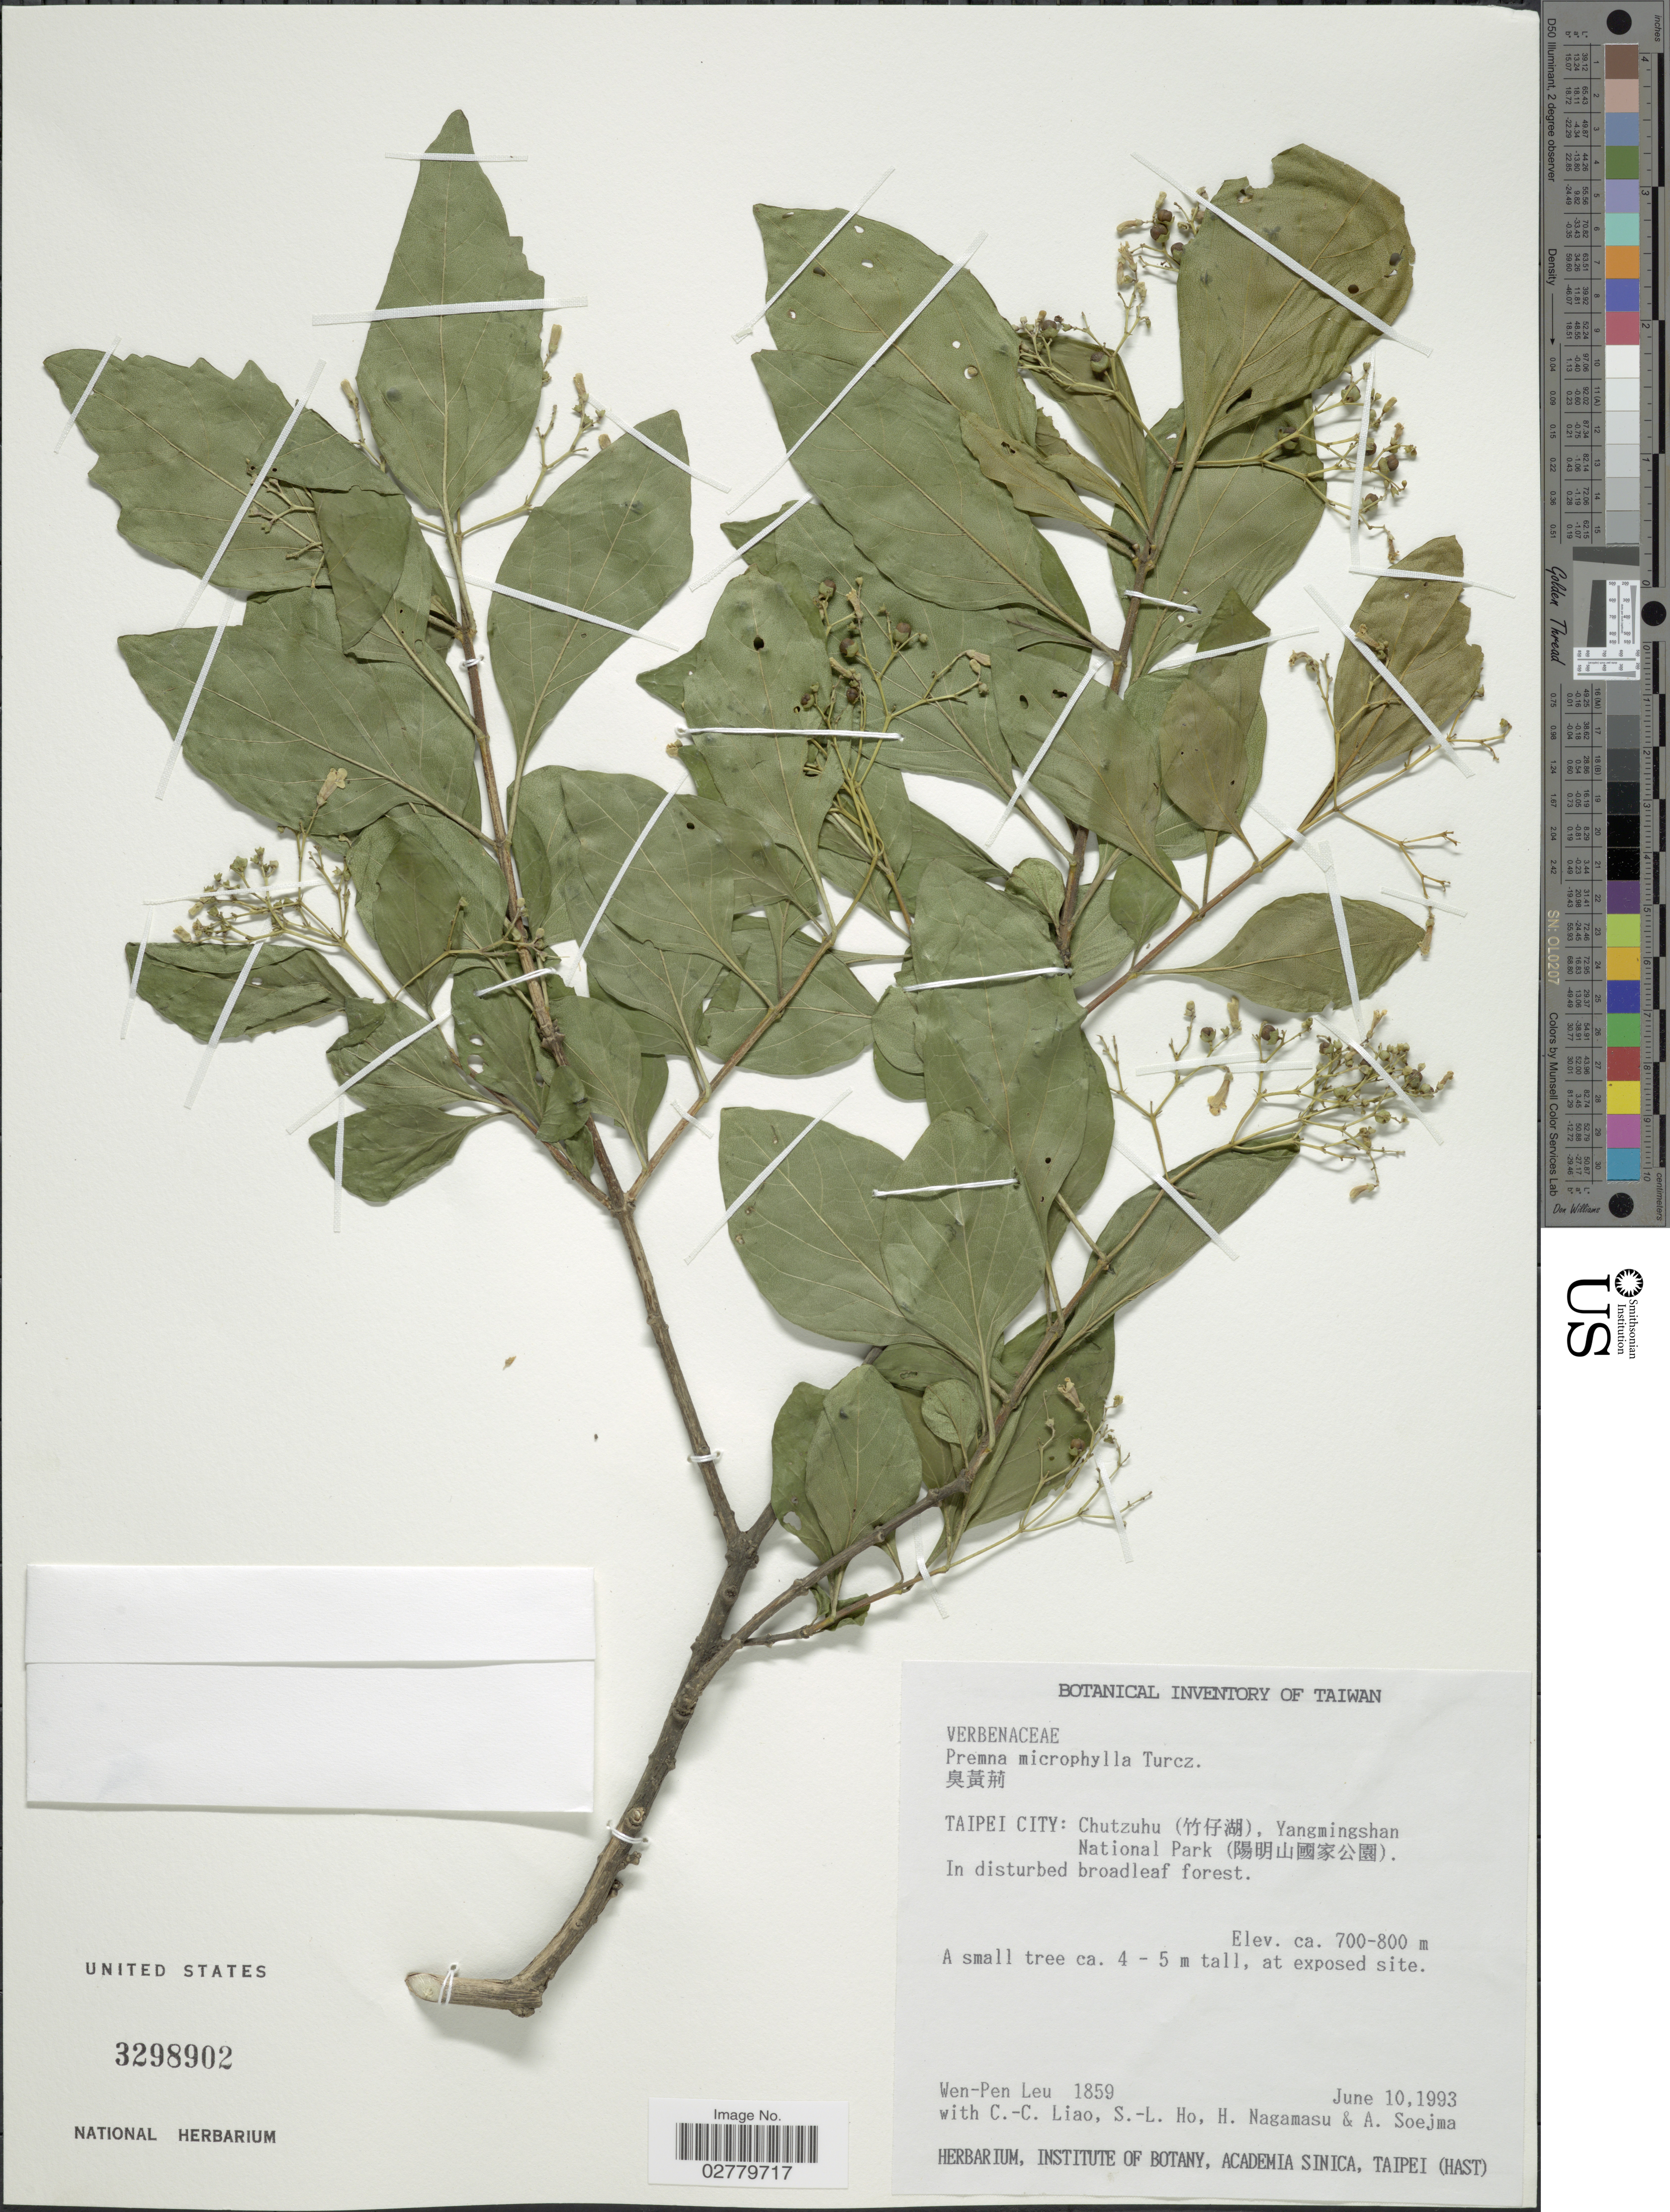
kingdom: Plantae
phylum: Tracheophyta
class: Magnoliopsida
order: Lamiales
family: Lamiaceae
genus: Premna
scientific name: Premna microphylla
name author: Turcz.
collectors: W. Leu, C. Liao, S. Ho & H. Nagamasu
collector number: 1859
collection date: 1993-06-10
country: Taiwan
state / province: Taipei City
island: Taiwan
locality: Chutzuhu, Yangmingshan National Park.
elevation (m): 700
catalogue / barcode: US 3298902